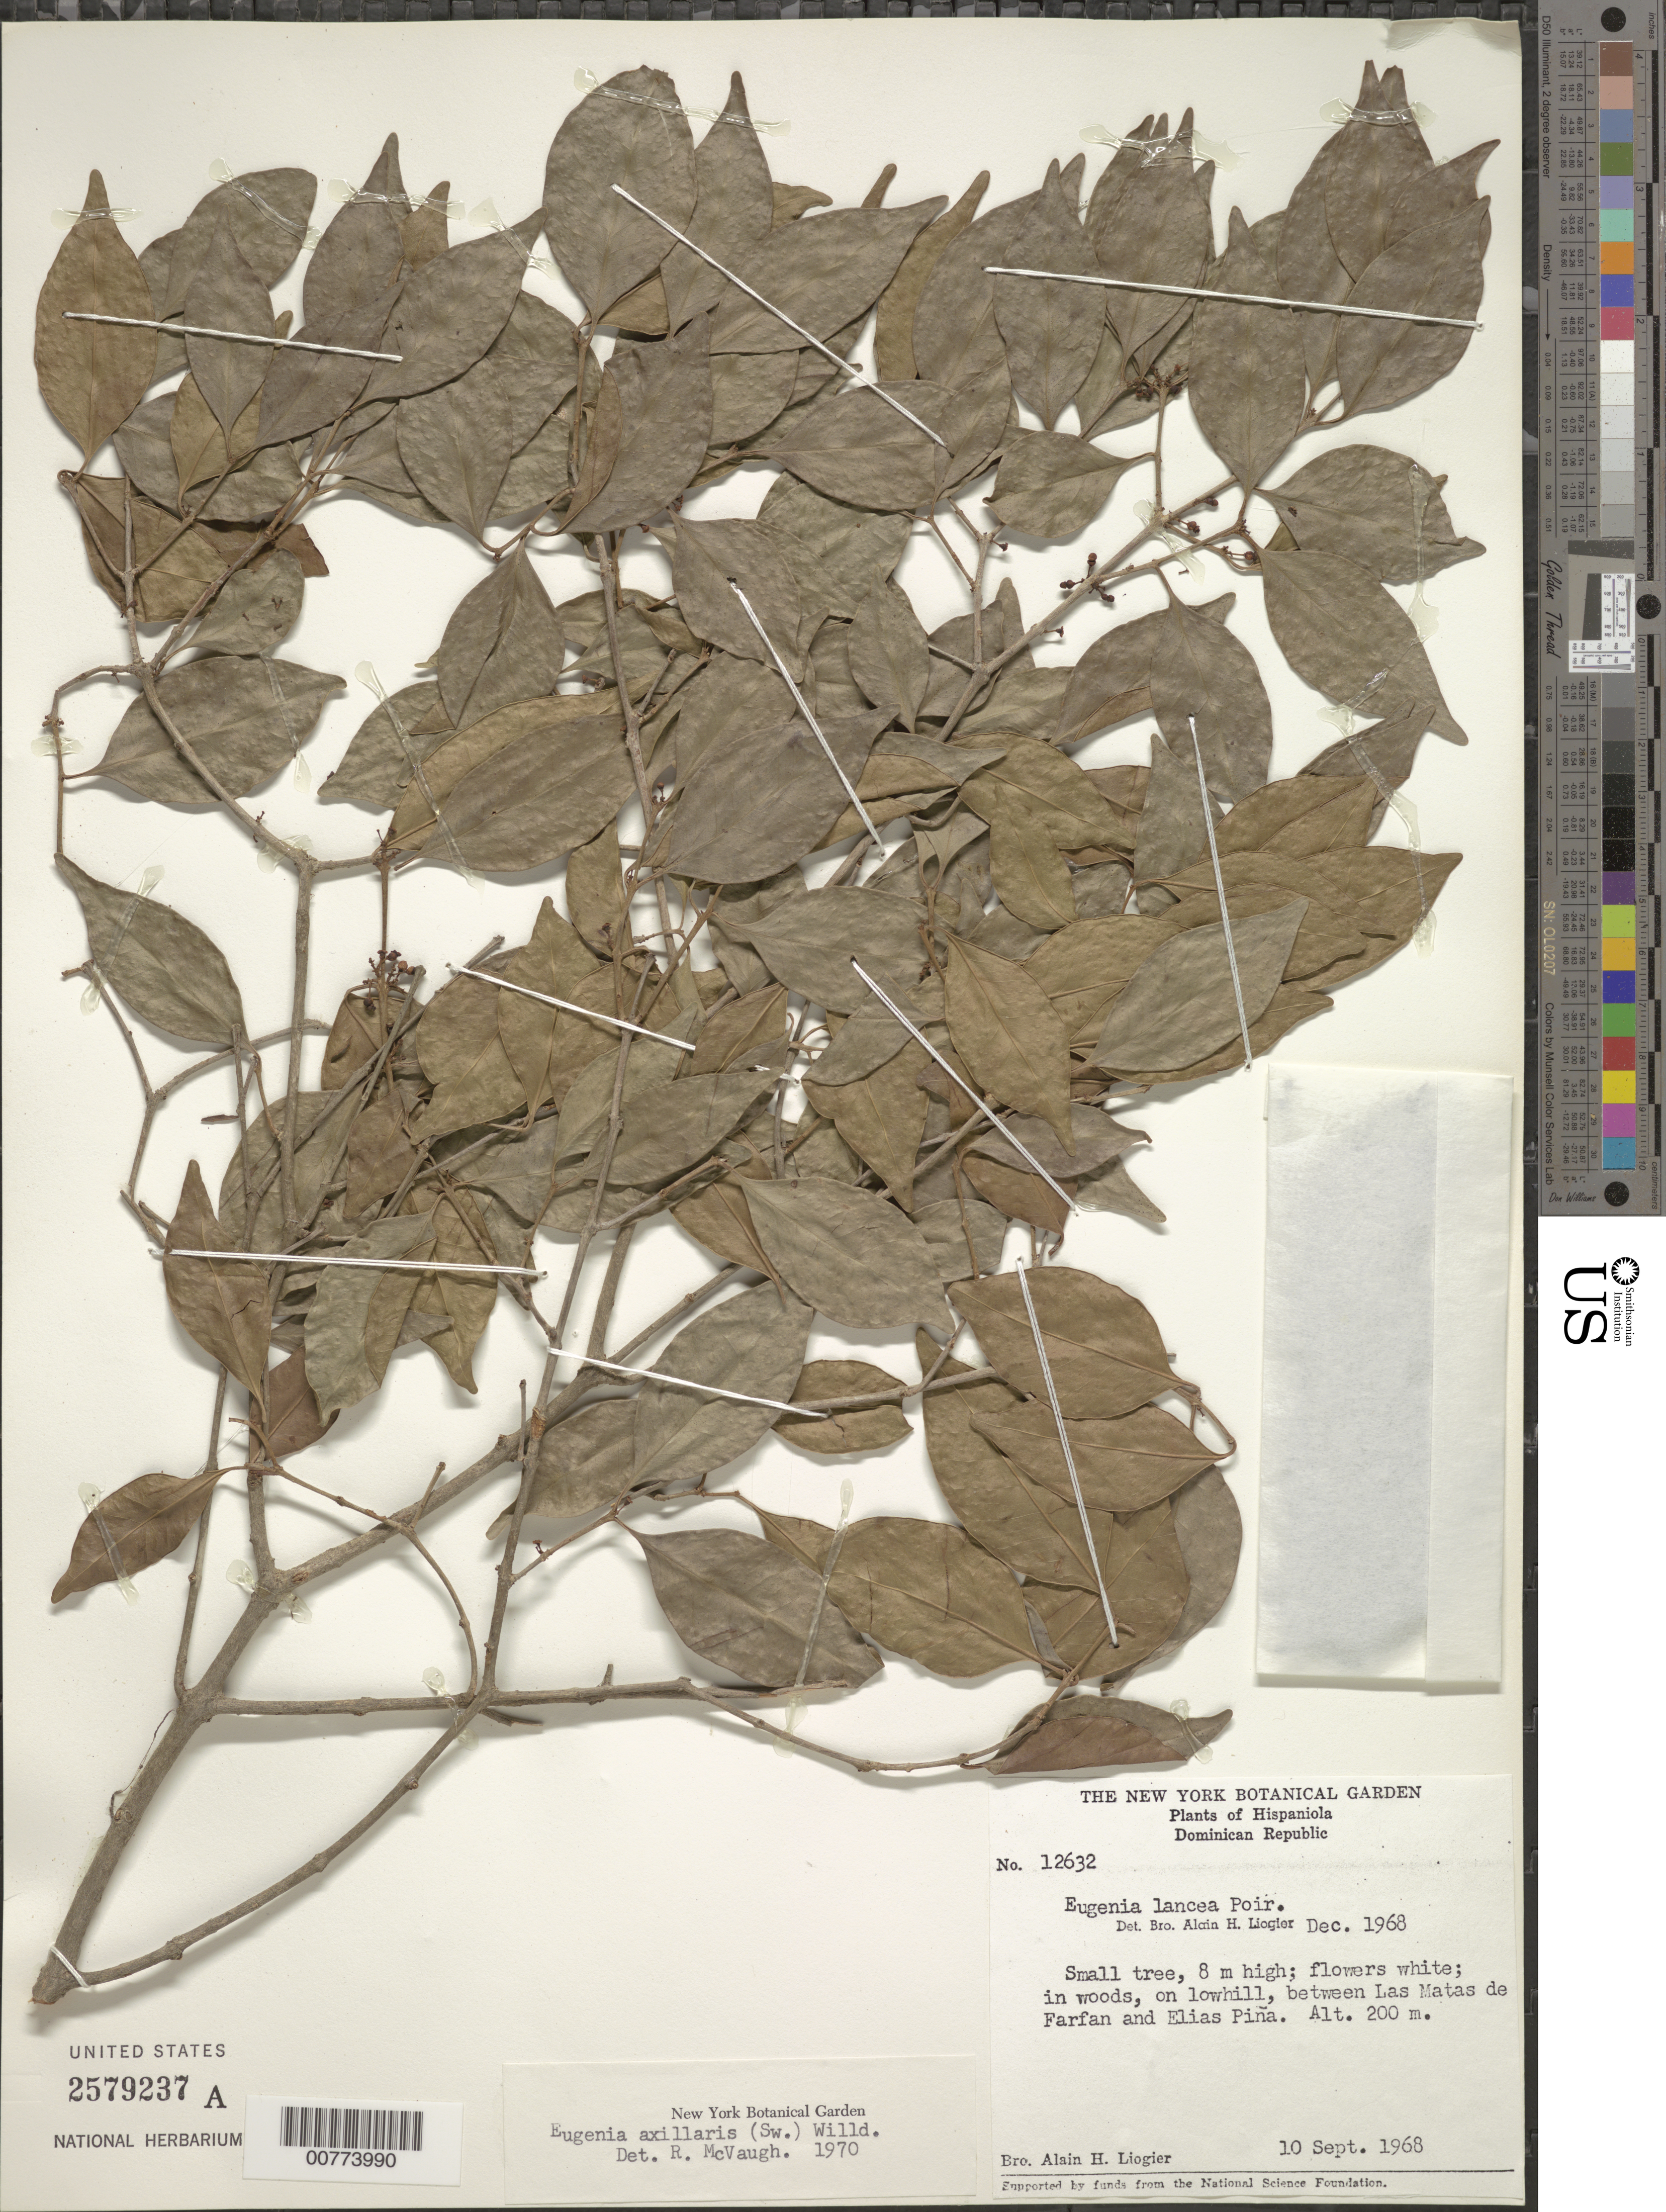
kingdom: Plantae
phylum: Tracheophyta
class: Magnoliopsida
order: Myrtales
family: Myrtaceae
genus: Eugenia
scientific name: Eugenia axillaris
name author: (Sw.) Willd.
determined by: McVaugh, R.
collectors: A. H. Liogier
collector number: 12632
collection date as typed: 10 Sep 1968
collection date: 1968-09-10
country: Dominican Republic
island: Hispaniola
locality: Between Las Matas de Farfan and Elias Piña.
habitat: In woods, on lowhill.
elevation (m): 200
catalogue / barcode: US 2579237A